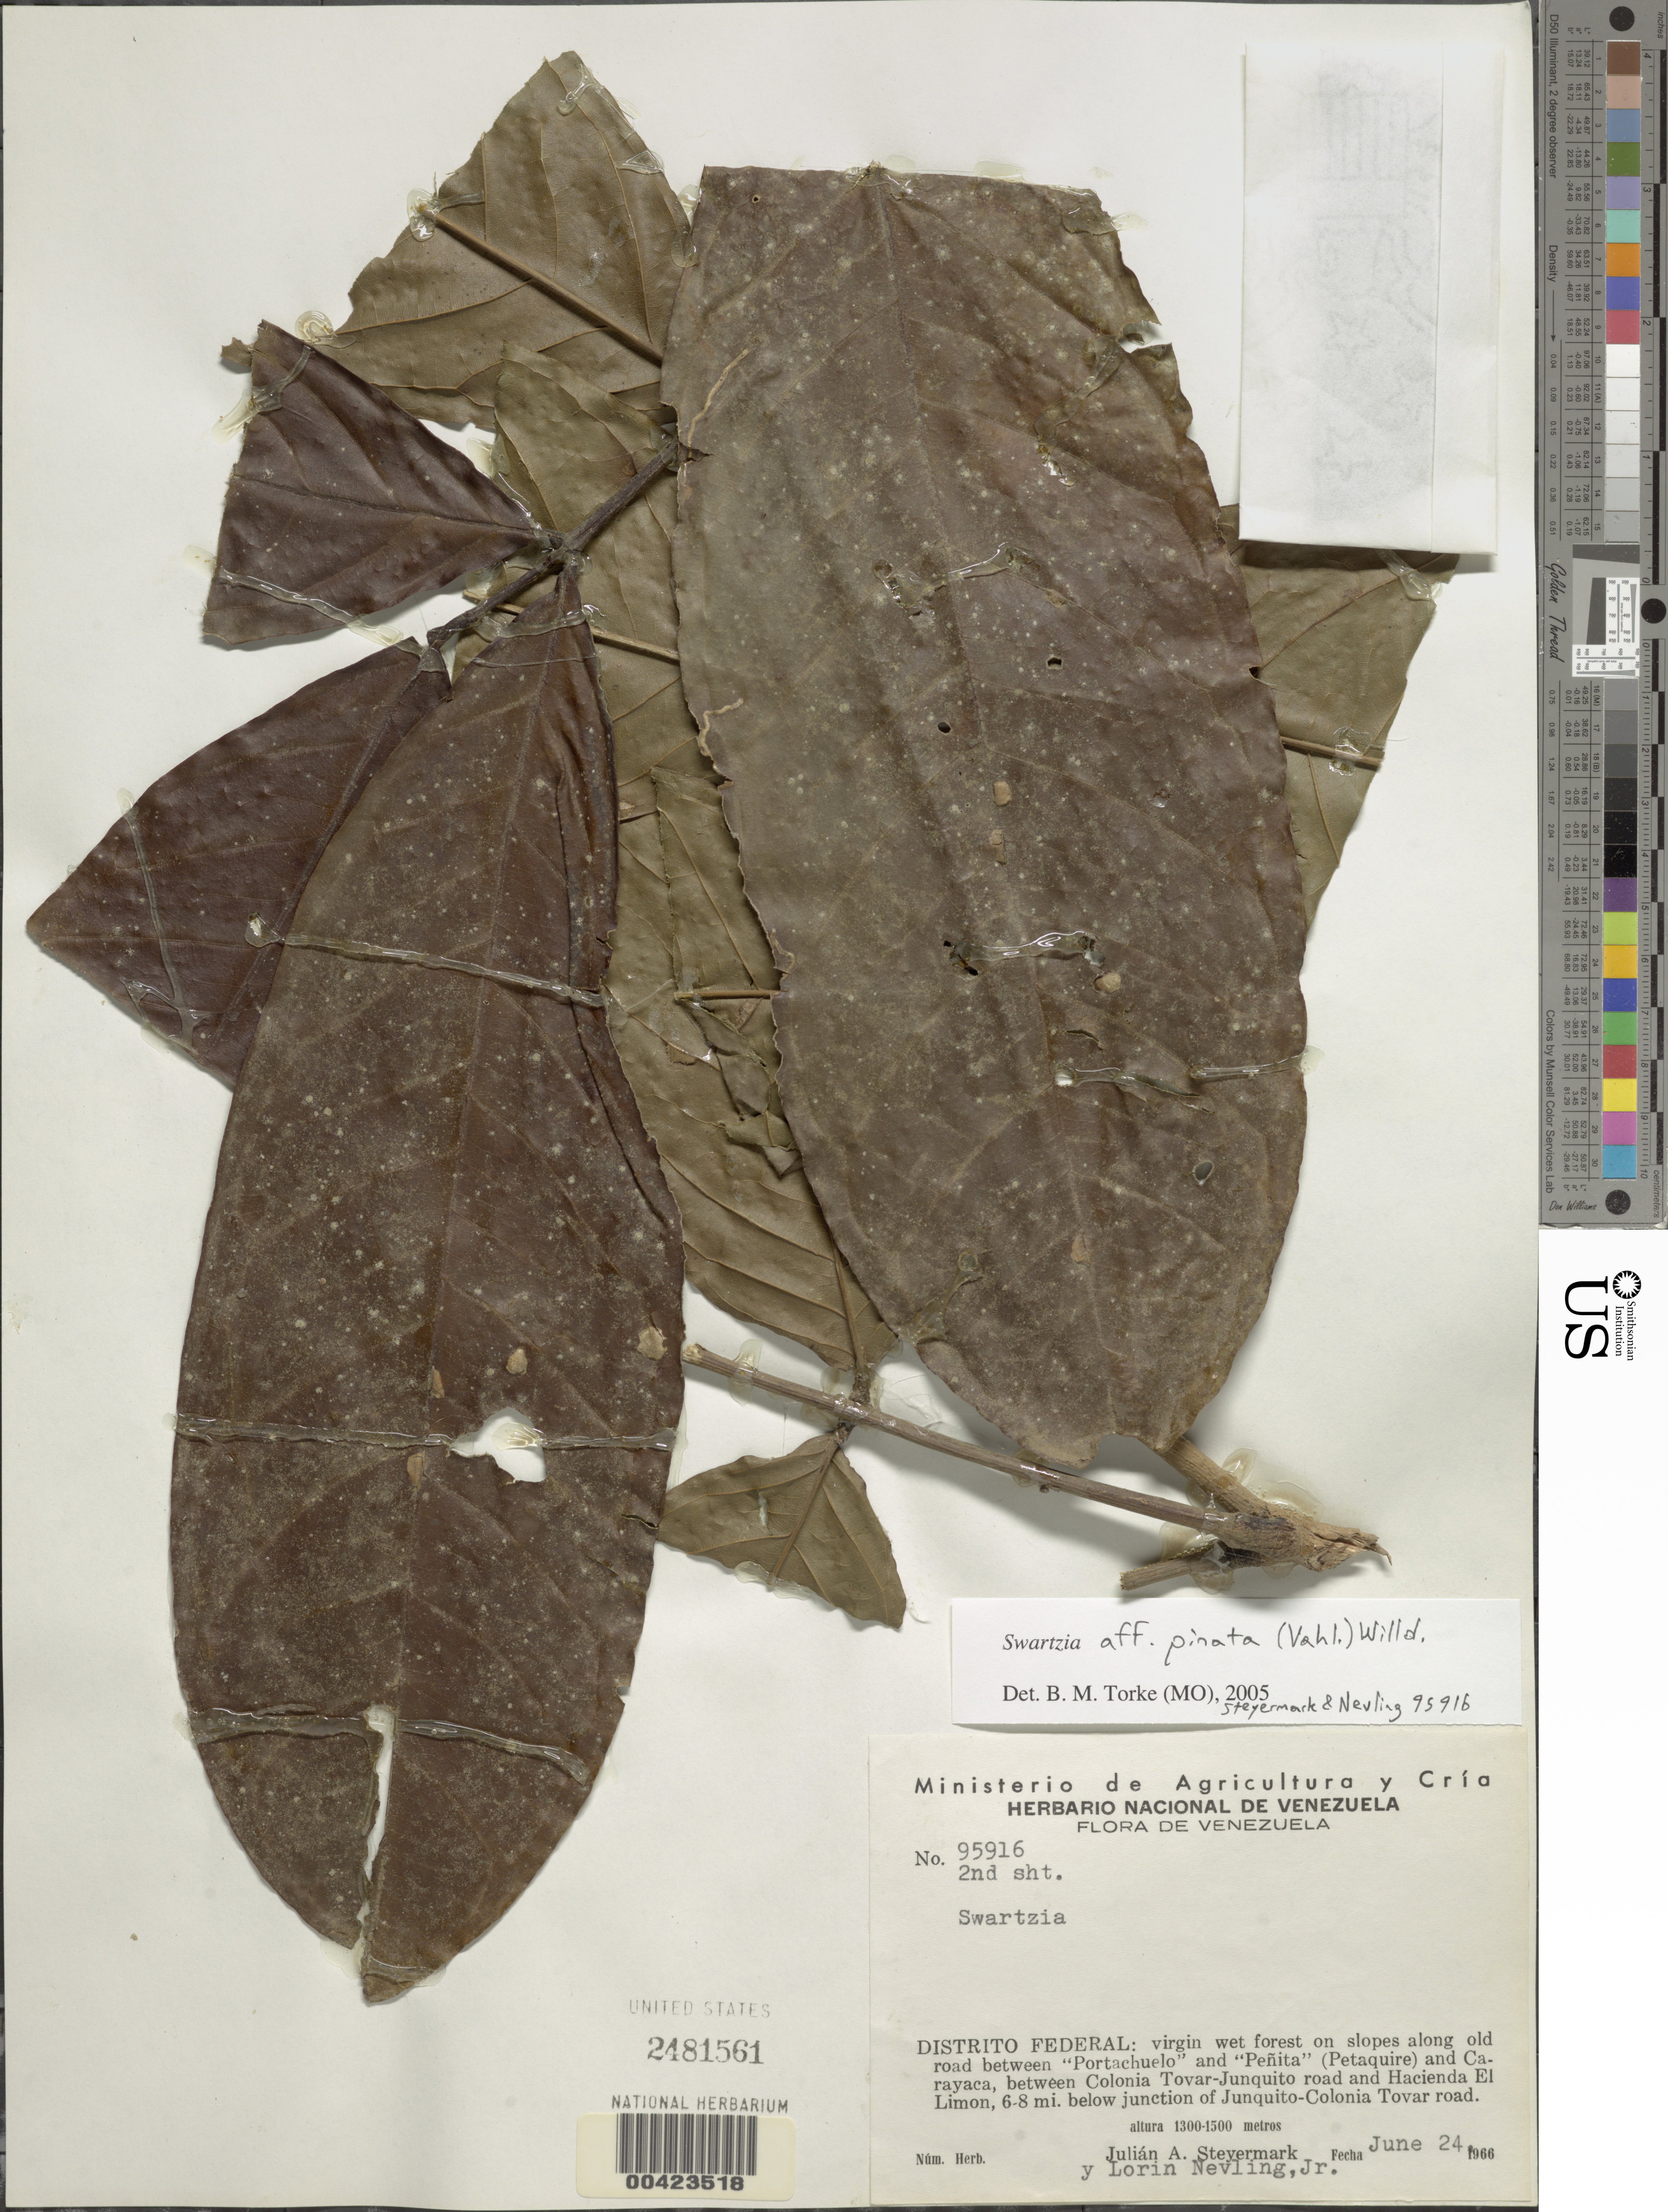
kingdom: Plantae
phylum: Tracheophyta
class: Magnoliopsida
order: Fabales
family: Fabaceae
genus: Swartzia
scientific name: Swartzia pinnata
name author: (Vahl) Willd.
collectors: J. Steyermark & L. Nevling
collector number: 95916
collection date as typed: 24 Jun 1966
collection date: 1966-06-24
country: Venezuela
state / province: Distrito Federal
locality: Colonia tovar - junquito road and hacienda el limon; 6 - 8 mi below junct. of junquito - colonia tovar rd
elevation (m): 1300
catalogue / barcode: US 2481651